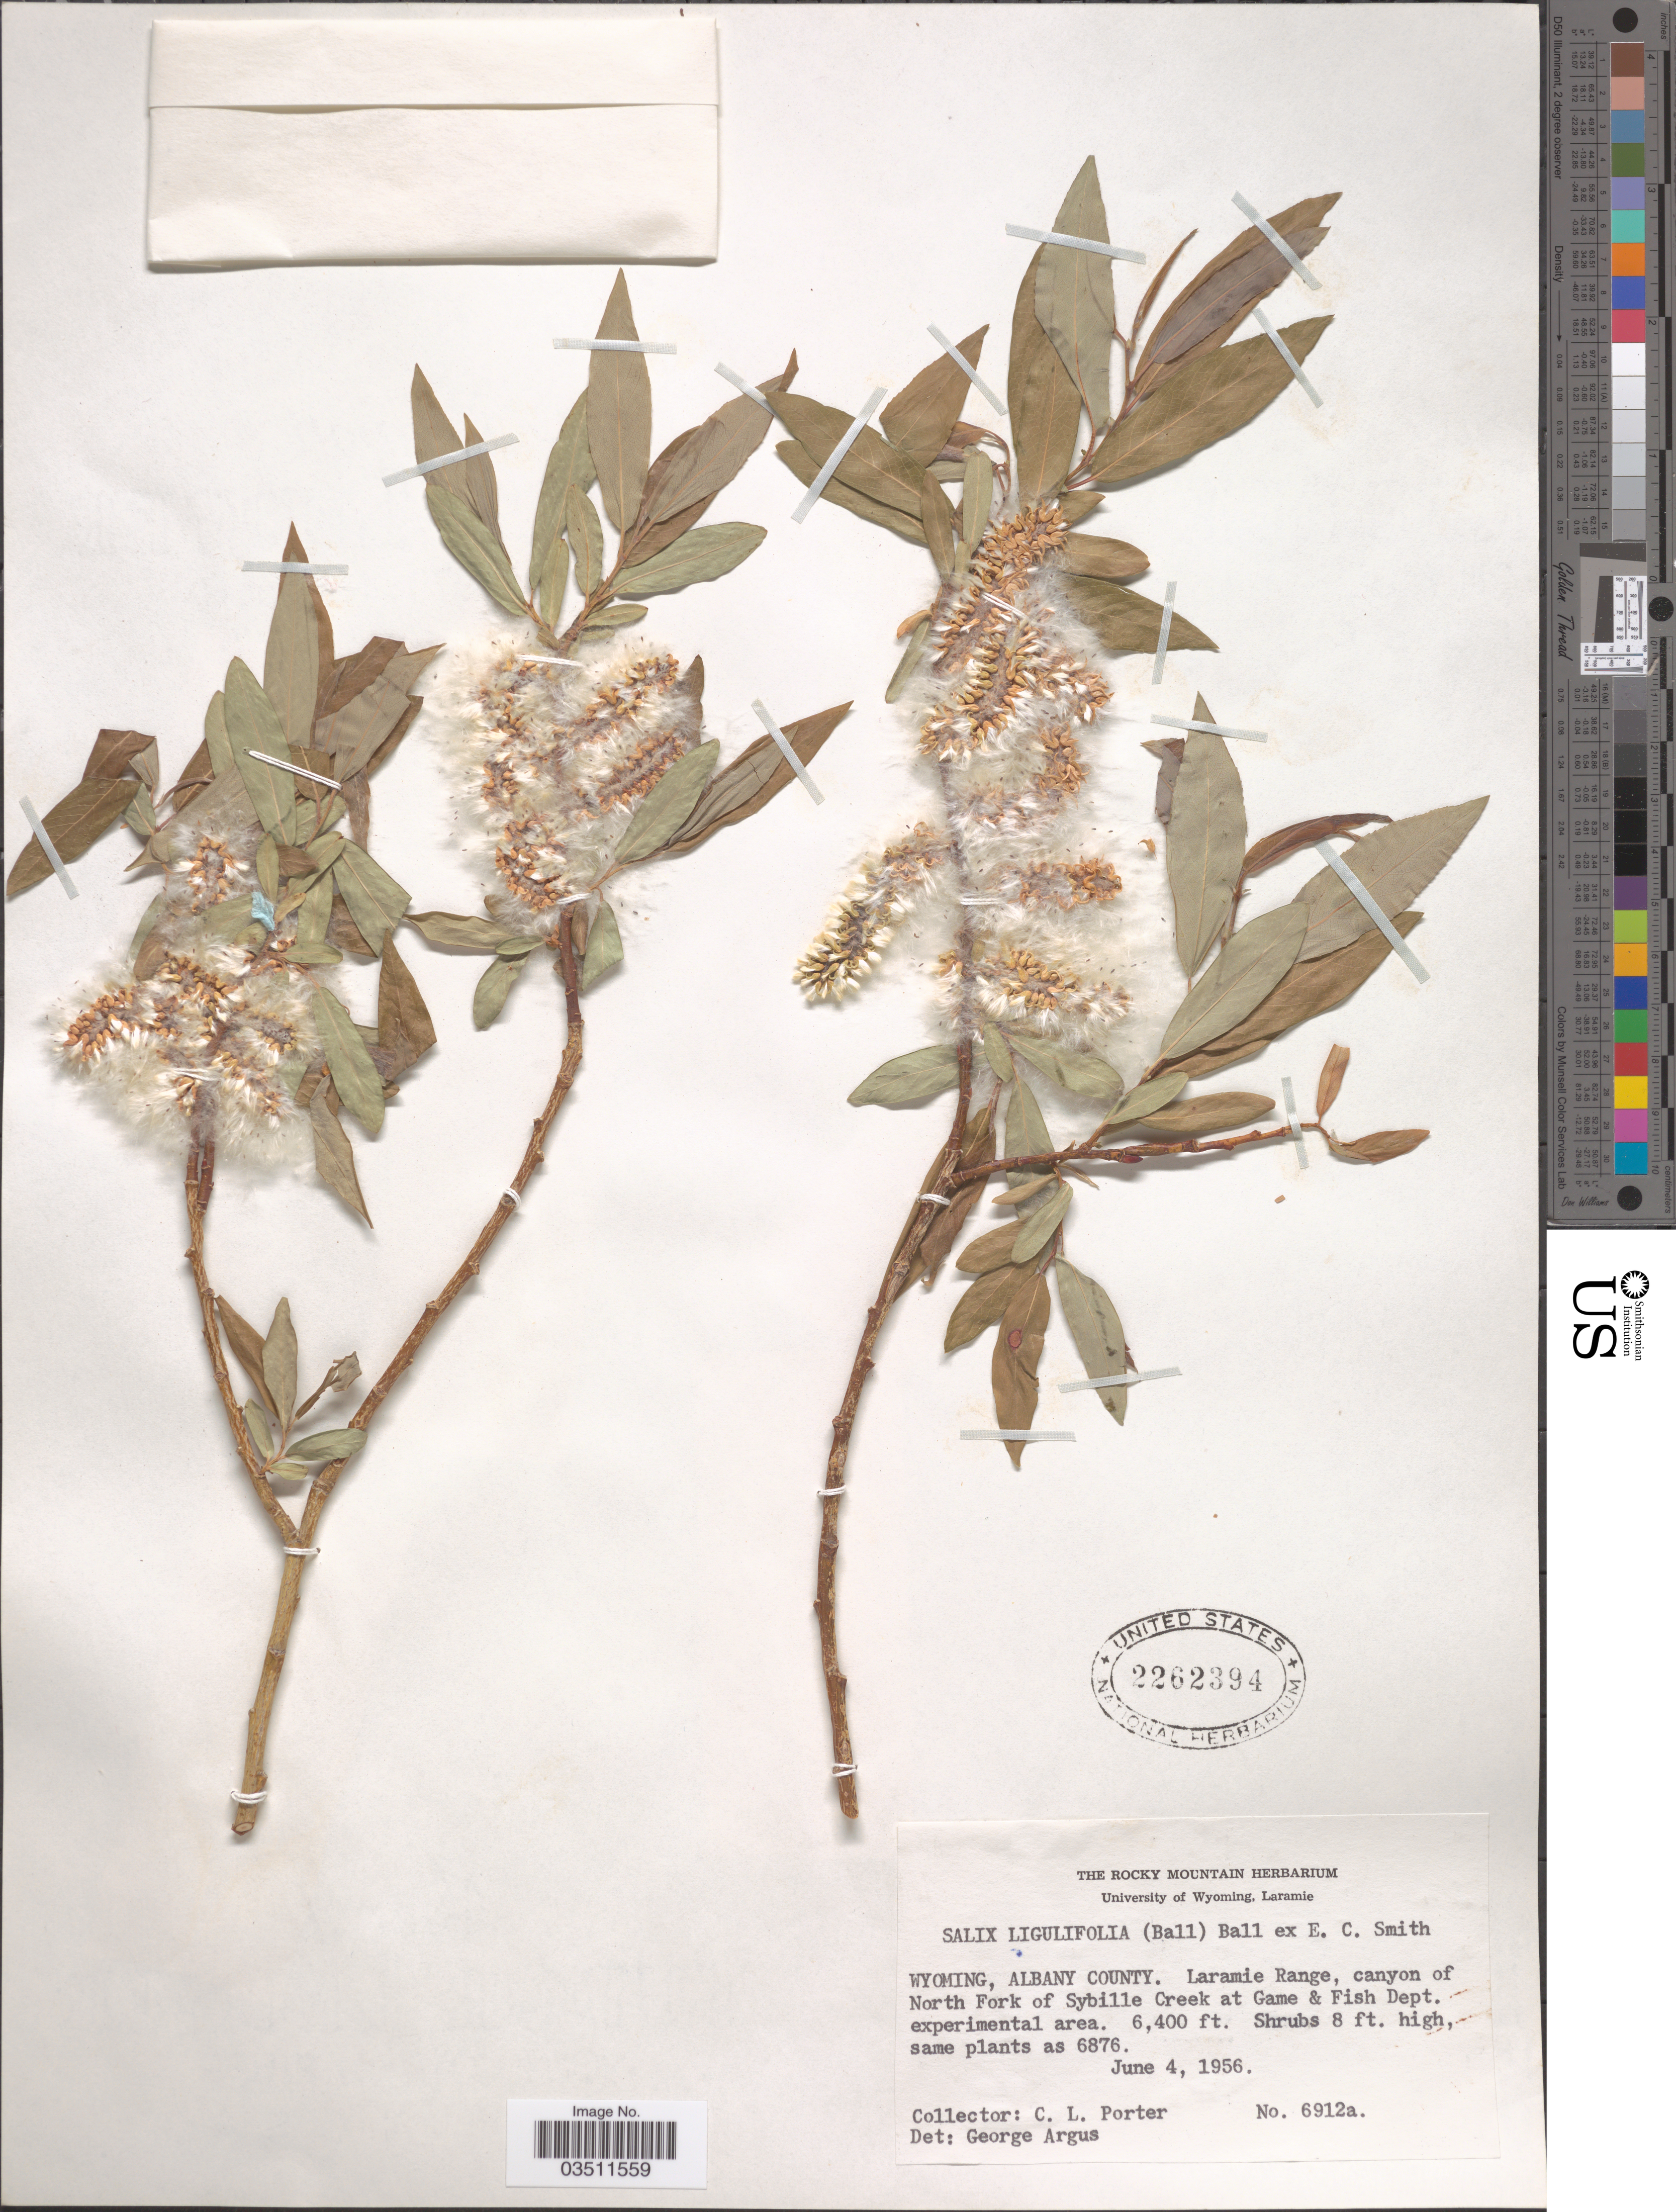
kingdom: Plantae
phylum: Tracheophyta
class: Magnoliopsida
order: Malpighiales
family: Salicaceae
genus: Salix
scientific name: Salix ligulifolia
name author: (C.R. Ball) C.R. Ball ex C.K. Schneid.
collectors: C. L. Porter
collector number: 6912a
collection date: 1956-06-04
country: United States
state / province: Wyoming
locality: Albany County. Laramie Range, canyon of North Fork of Sybille Creek at Sybille Creek at Game & Fish Dept. experimental area.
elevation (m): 1951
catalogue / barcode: US 2262394